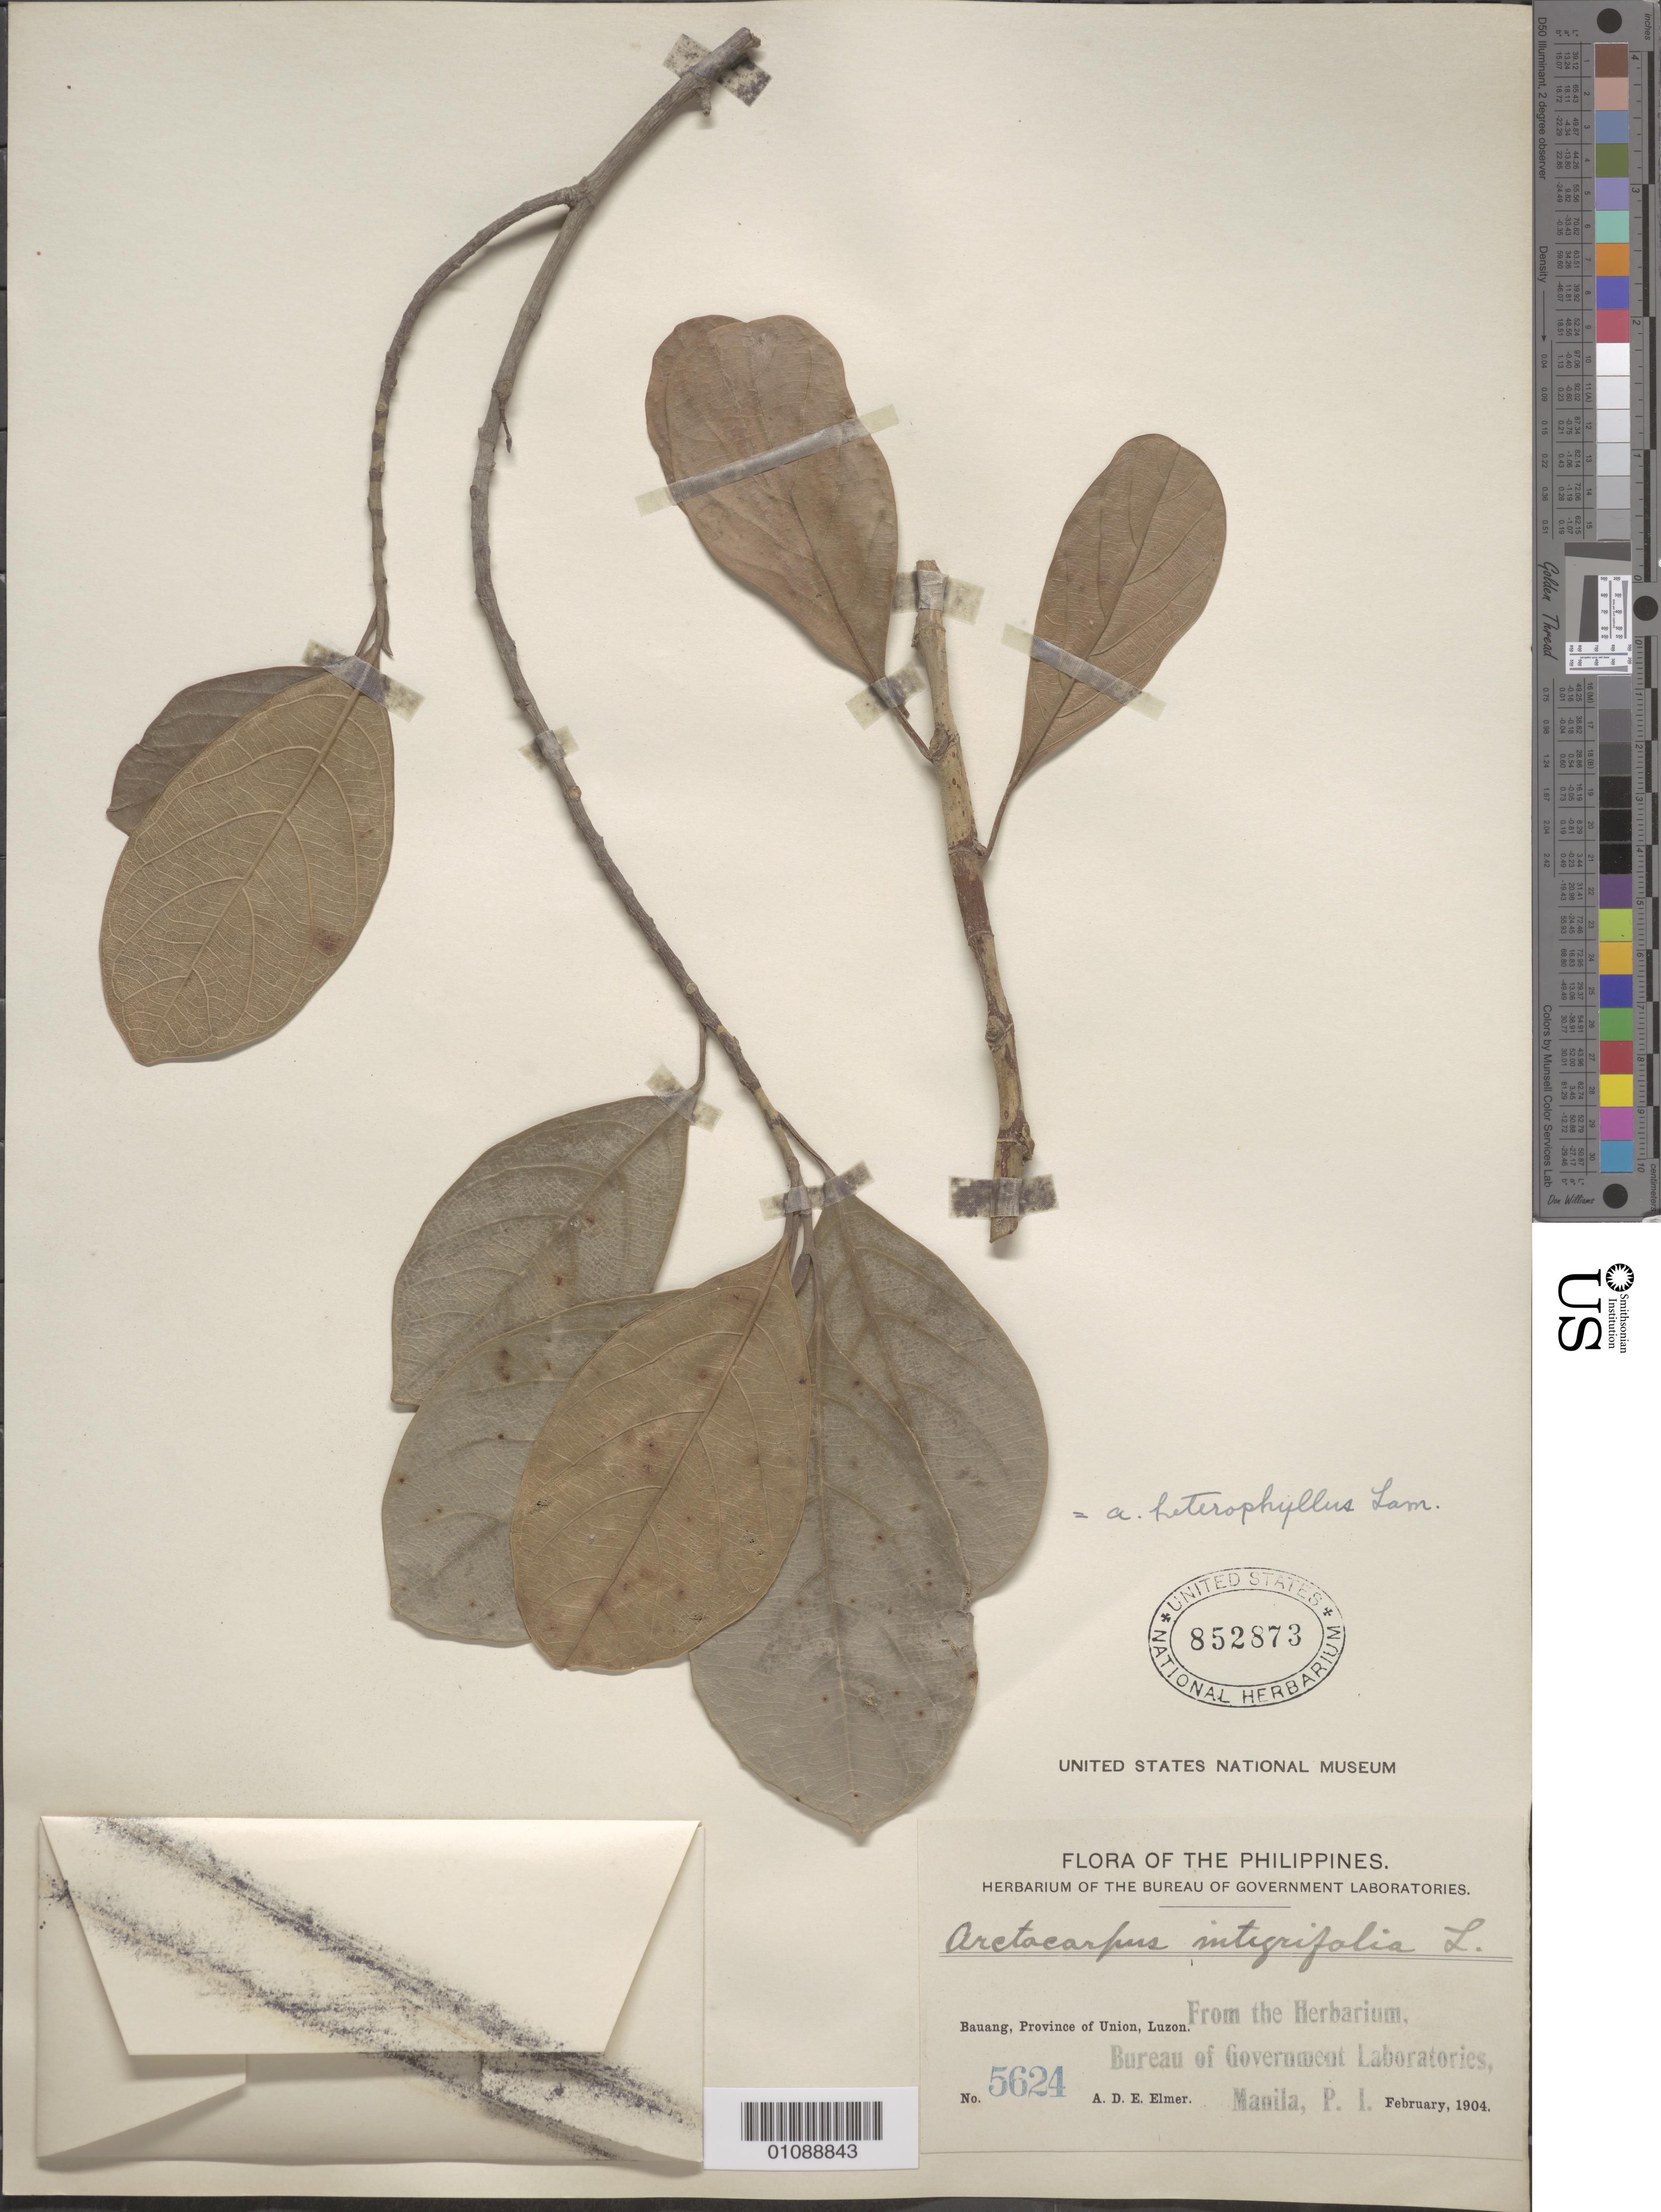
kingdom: Plantae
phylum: Tracheophyta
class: Magnoliopsida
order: Rosales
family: Moraceae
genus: Artocarpus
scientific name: Artocarpus heterophyllus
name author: Lam.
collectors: A. D. E. Elmer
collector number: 5624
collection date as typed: Feb 1904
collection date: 1904-02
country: Philippines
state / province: Ilocos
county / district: La Union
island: Luzon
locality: Bauang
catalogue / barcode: US 852873